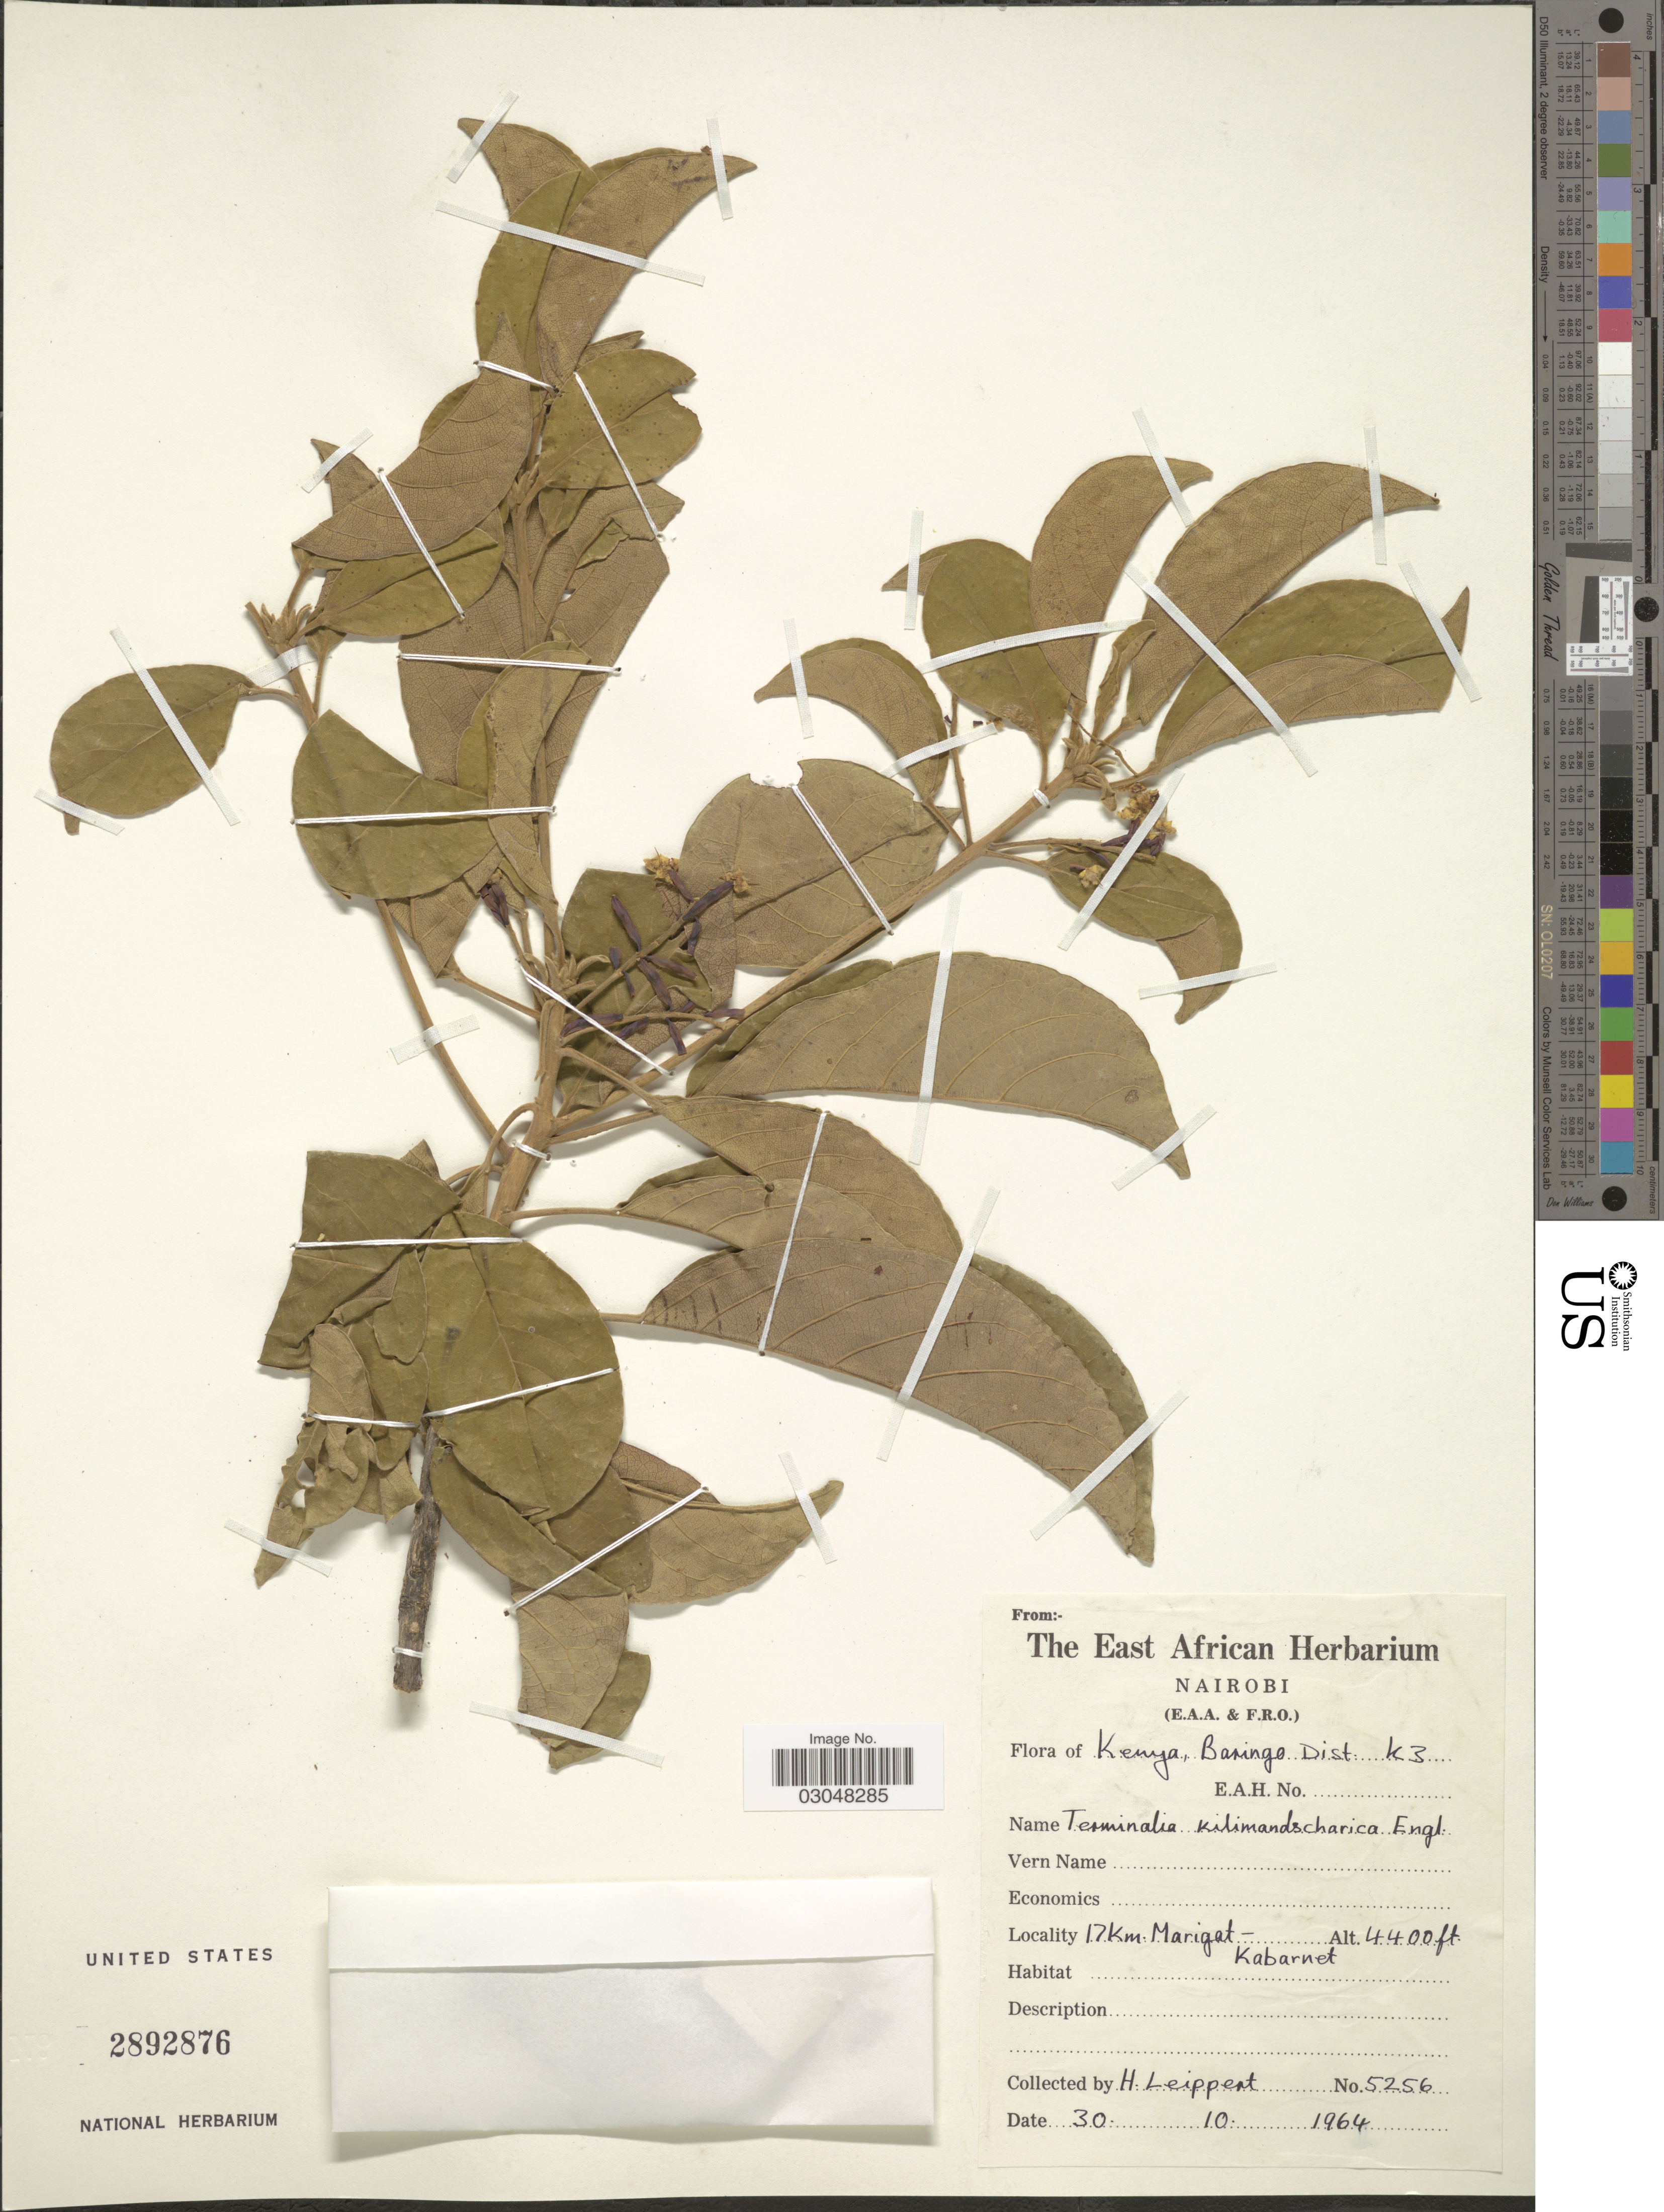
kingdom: Plantae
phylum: Tracheophyta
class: Magnoliopsida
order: Myrtales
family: Combretaceae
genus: Terminalia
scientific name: Terminalia kilimandscharica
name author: Engl.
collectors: H. Leippert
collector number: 5256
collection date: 1964-10-30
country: Kenya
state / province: Baringo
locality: Baringo Dist. K3. 17 Km. Marigat-Kabarnet.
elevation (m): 1341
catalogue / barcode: US 2892876